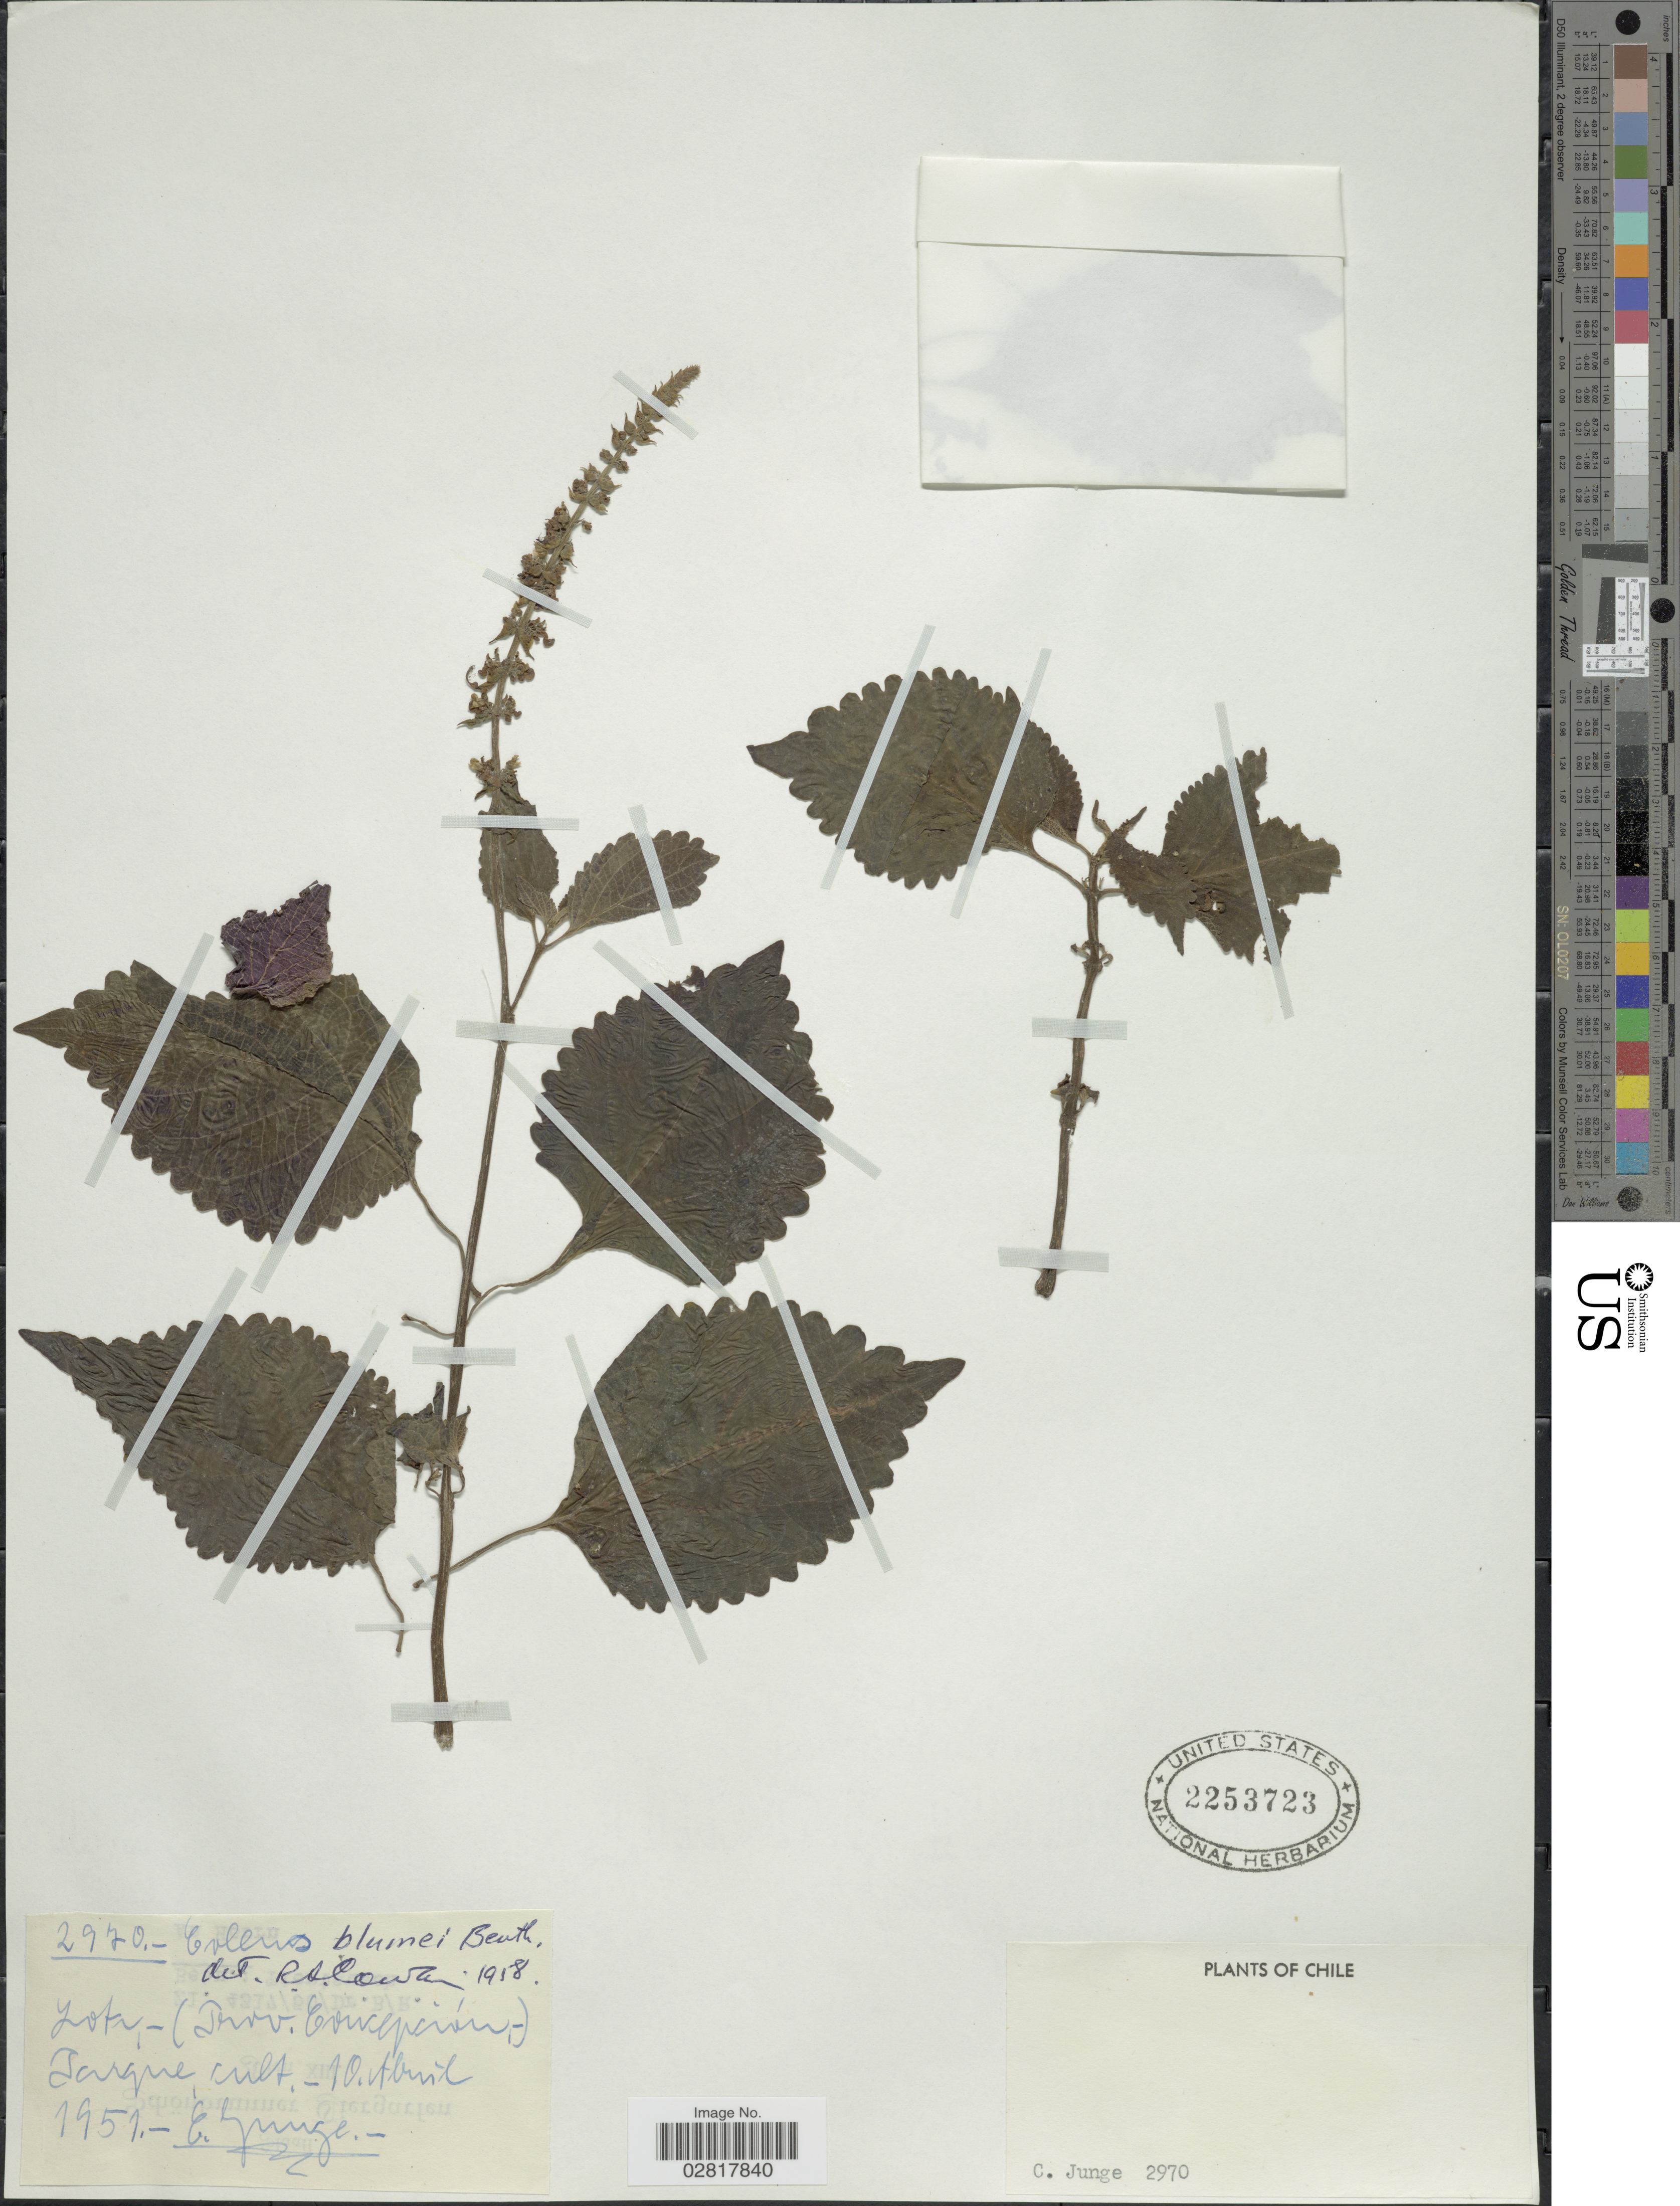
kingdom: Plantae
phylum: Tracheophyta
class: Magnoliopsida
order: Lamiales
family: Lamiaceae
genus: Plectranthus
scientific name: Plectranthus scutellarioides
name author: (L.) R. Br.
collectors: C. Junge & E. Junge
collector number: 2970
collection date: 1951-04-10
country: Chile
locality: Lota (Prov. Concepción) Parque.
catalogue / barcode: US 2253723